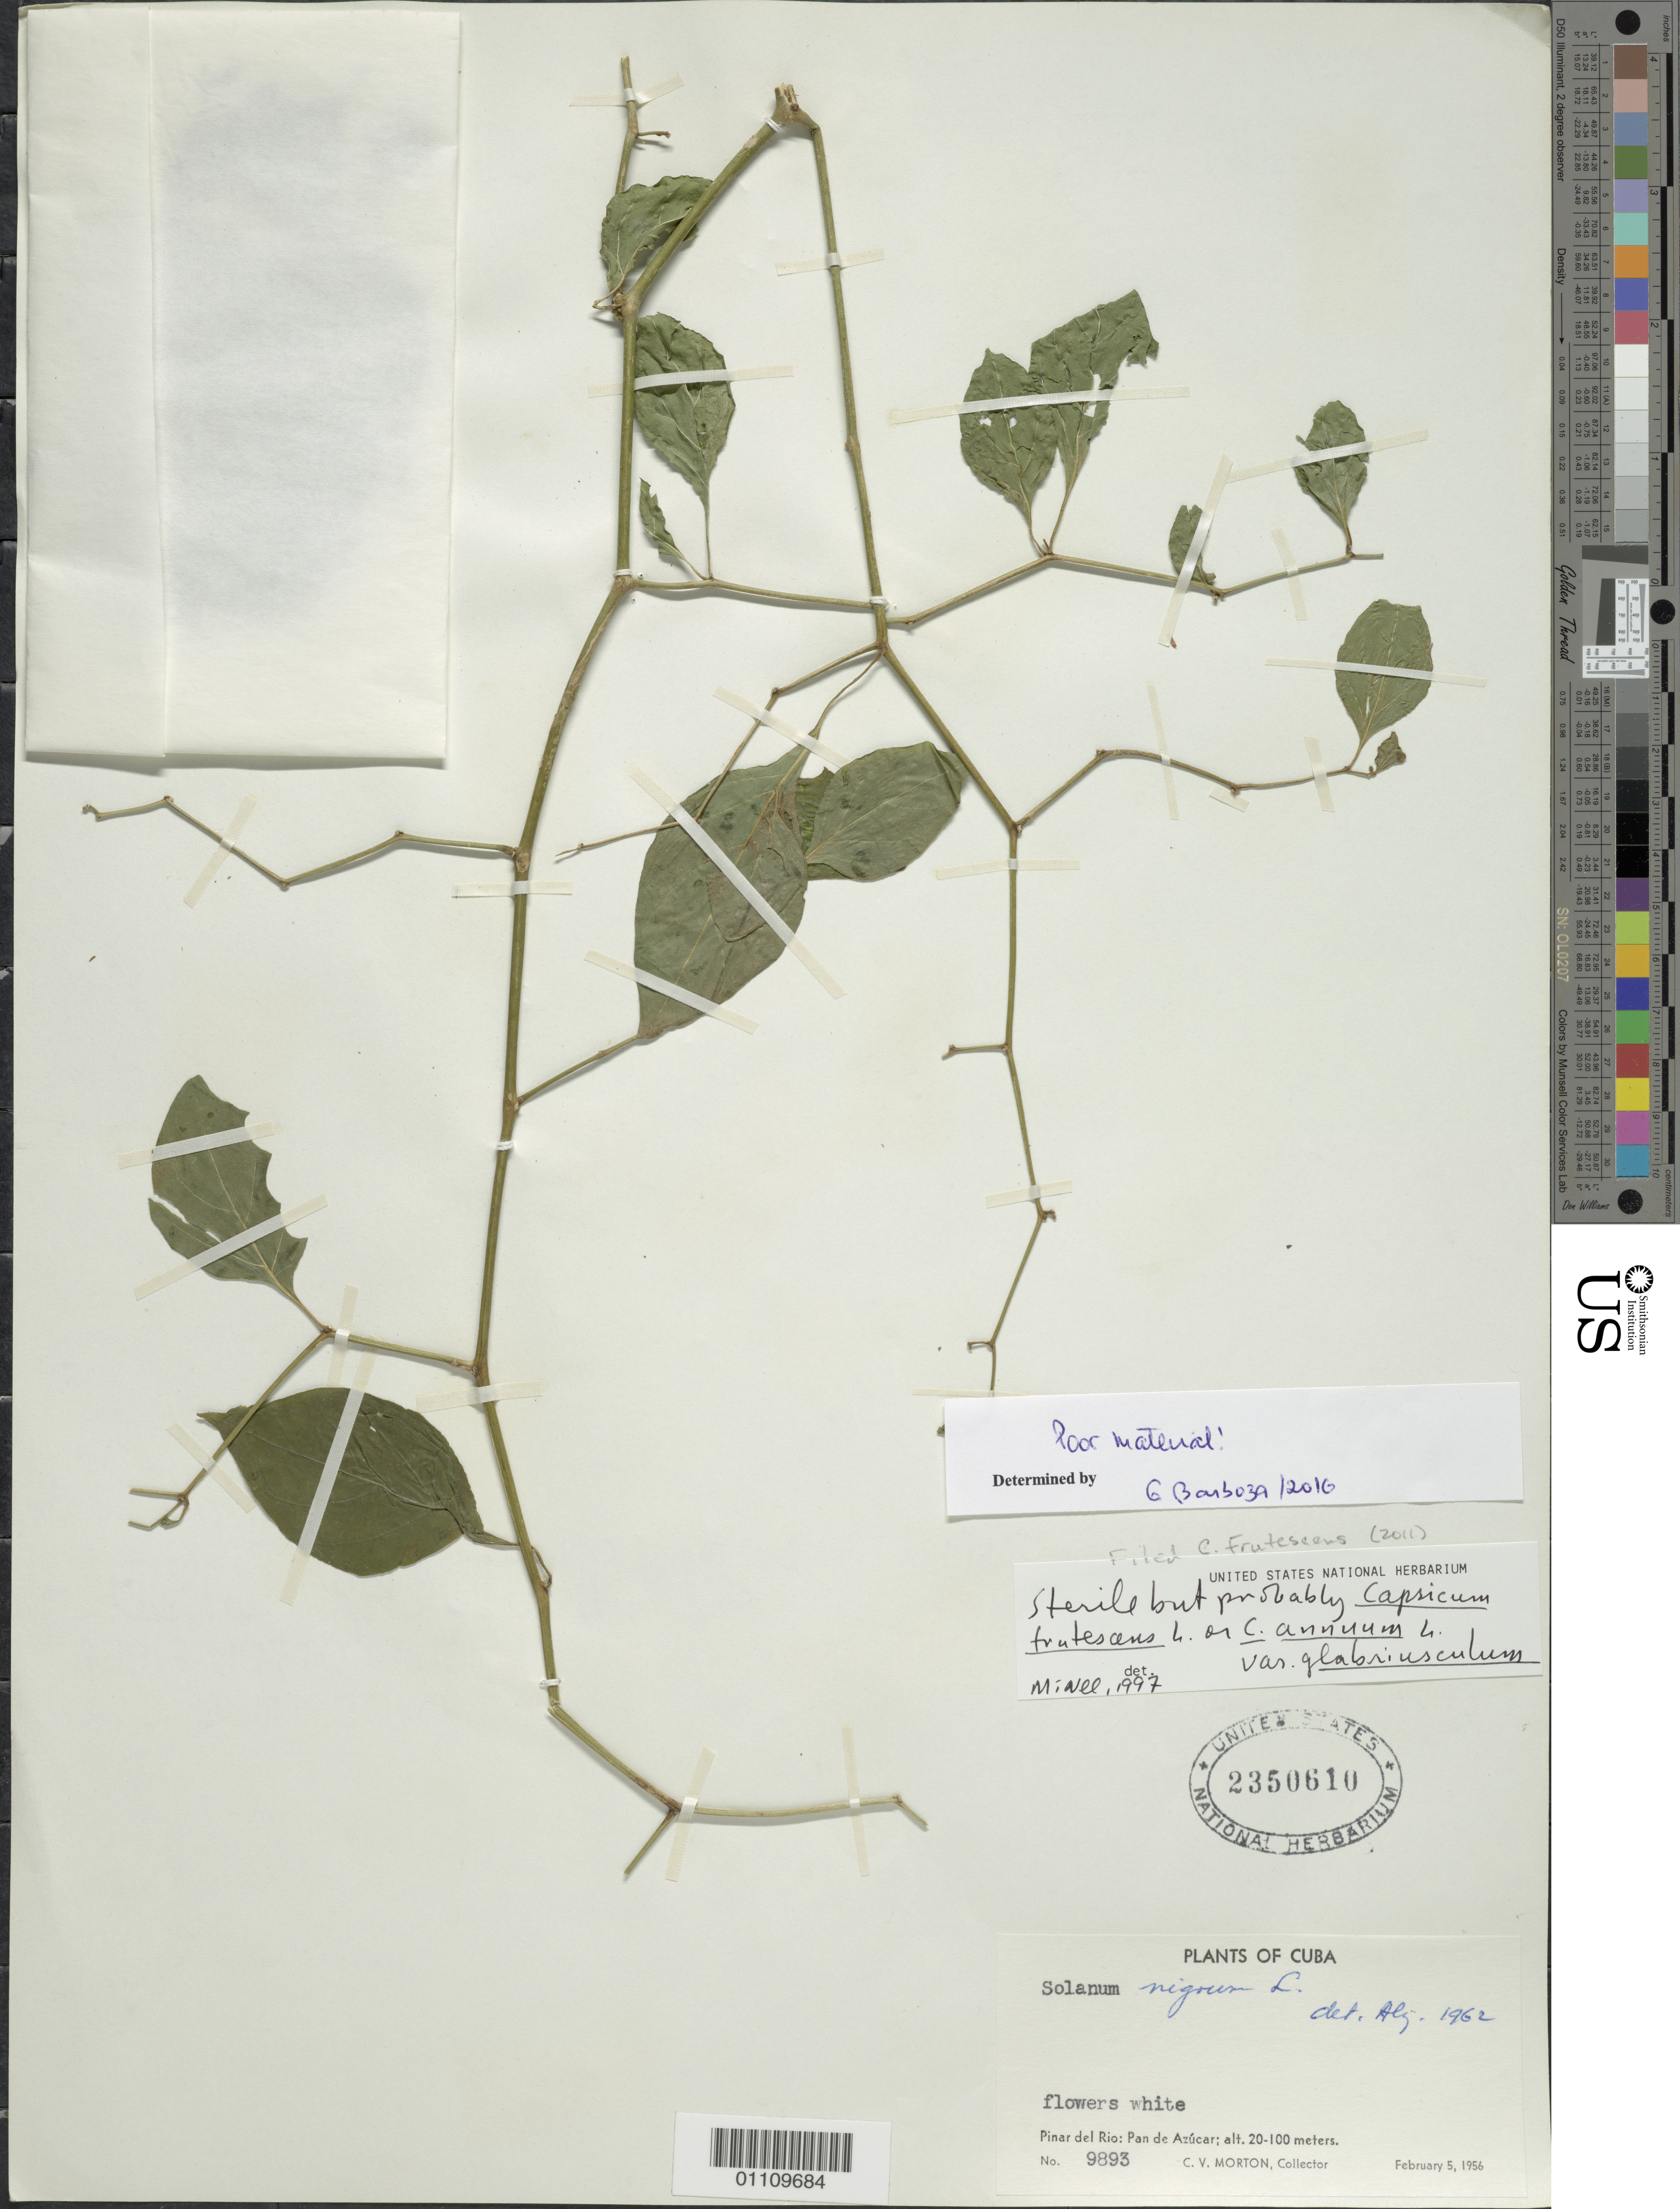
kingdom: Plantae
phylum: Tracheophyta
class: Magnoliopsida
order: Solanales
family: Solanaceae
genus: Capsicum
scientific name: Capsicum frutescens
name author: L.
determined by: Barboza, G. E., (CORD), Museo Botanico - Cordoba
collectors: C. V. Morton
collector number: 9893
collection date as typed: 05 Feb 1956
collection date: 1956-02-05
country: Cuba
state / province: Pinar del Río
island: Cuba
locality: Pan de Azúcar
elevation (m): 20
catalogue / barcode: US 2350610